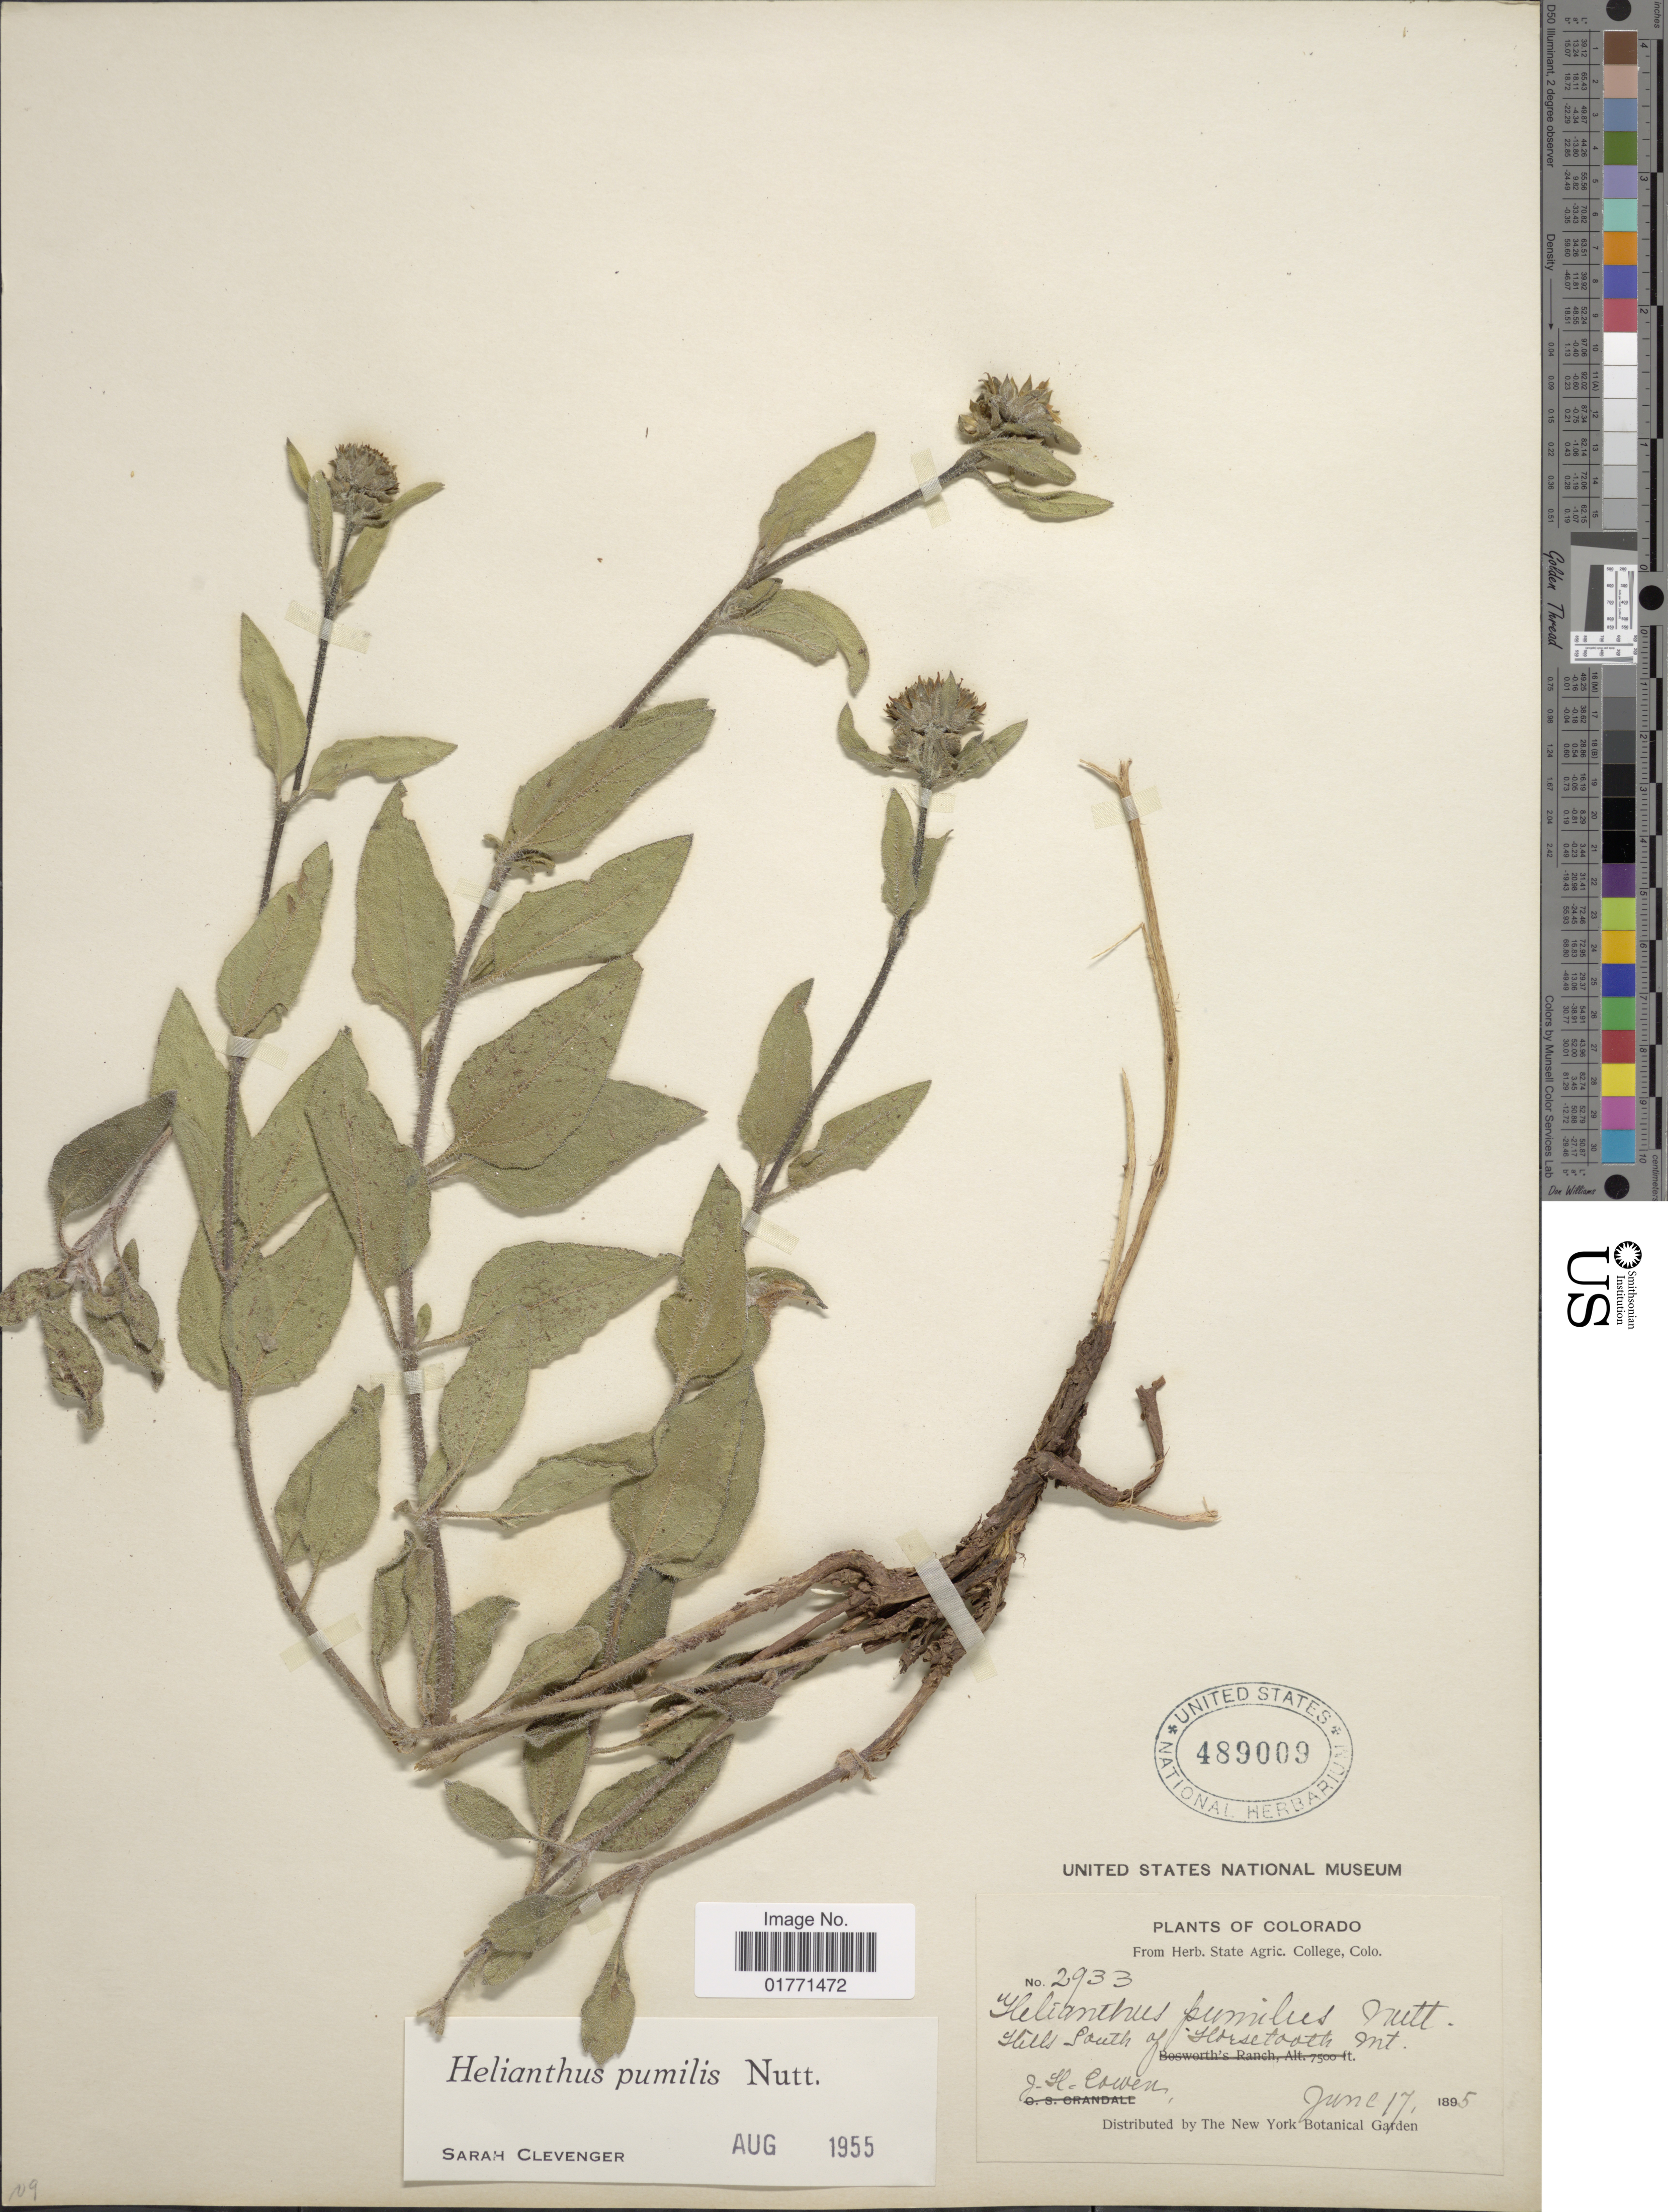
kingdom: Plantae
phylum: Tracheophyta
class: Magnoliopsida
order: Asterales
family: Asteraceae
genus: Helianthus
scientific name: Helianthus pumilis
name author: Nutt.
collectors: J. H. Cowen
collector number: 2933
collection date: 1895-06-17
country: United States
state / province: Colorado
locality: Hills South of Horsetooth Mt.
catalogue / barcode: US 489009